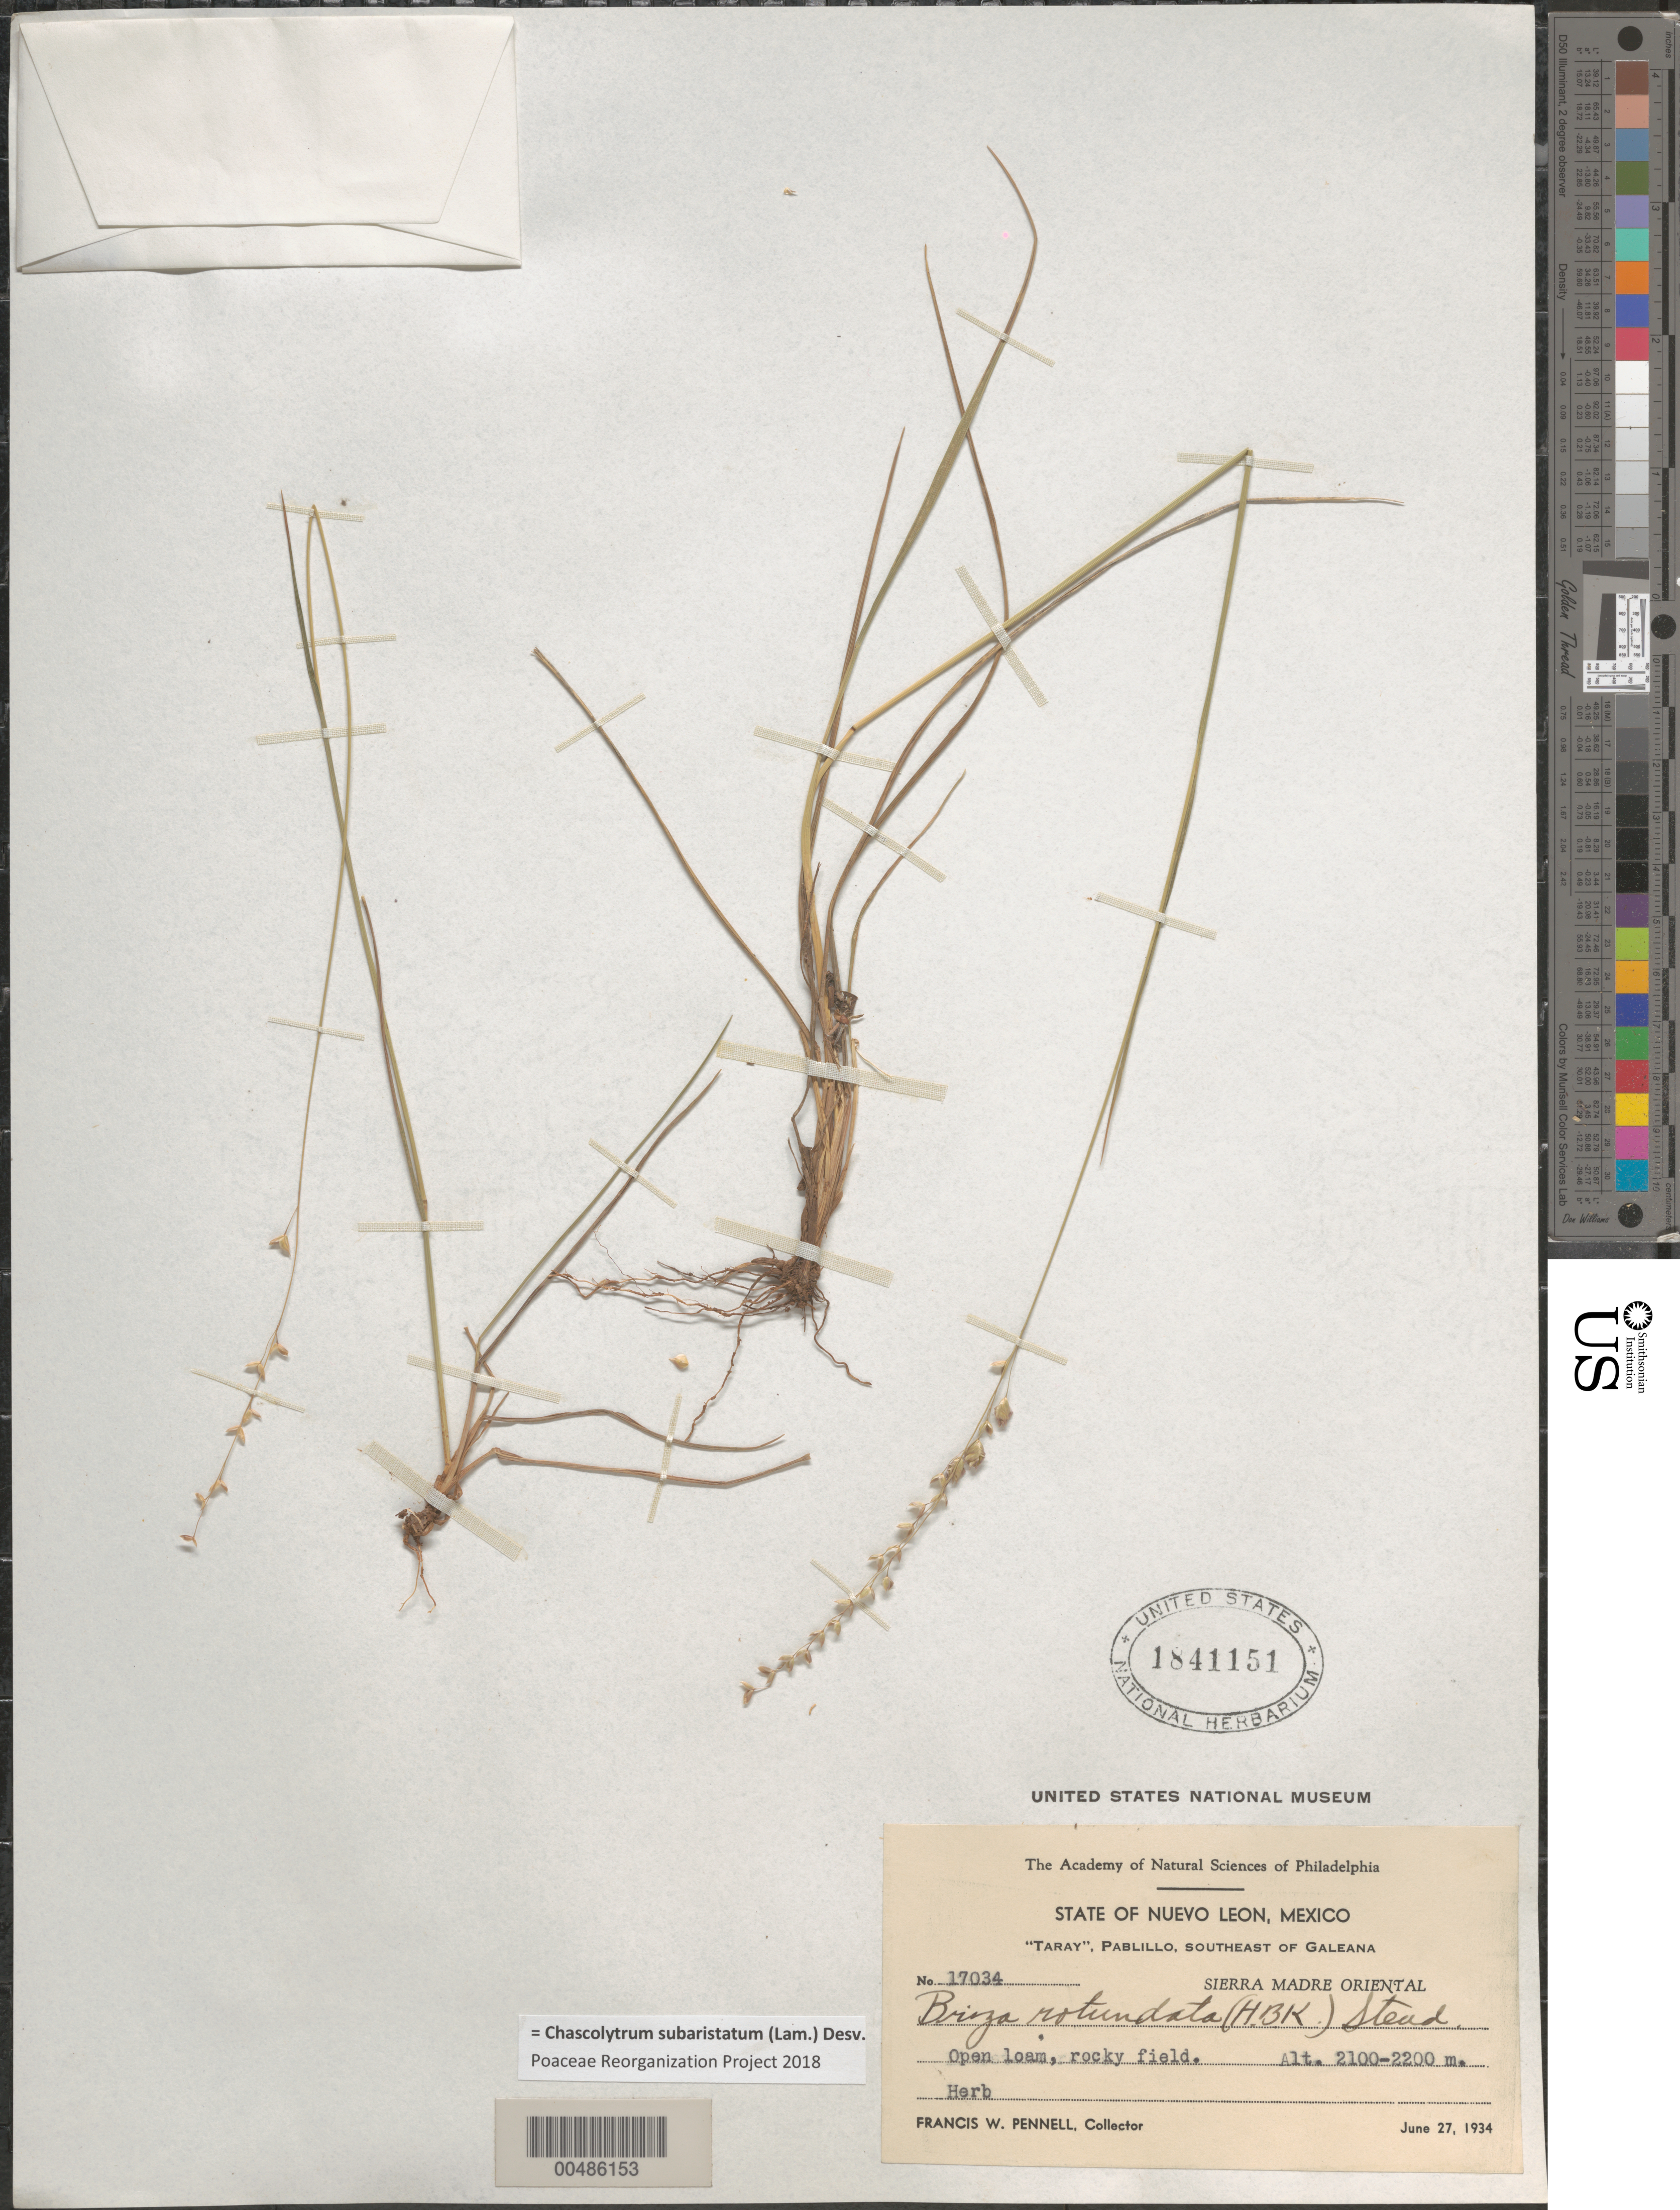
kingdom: Plantae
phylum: Tracheophyta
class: Liliopsida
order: Poales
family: Poaceae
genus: Chascolytrum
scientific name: Chascolytrum subaristatum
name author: (Lam.) Desv.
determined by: Poaceae Reorganization Project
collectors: F. W. Pennell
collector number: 17034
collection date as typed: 27 Jun 1934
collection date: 1934-06-27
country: Mexico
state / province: Nuevo León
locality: Taray, Pablillo, SE of Galeana, Sierra Madre Oriental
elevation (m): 2100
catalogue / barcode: US 1841151